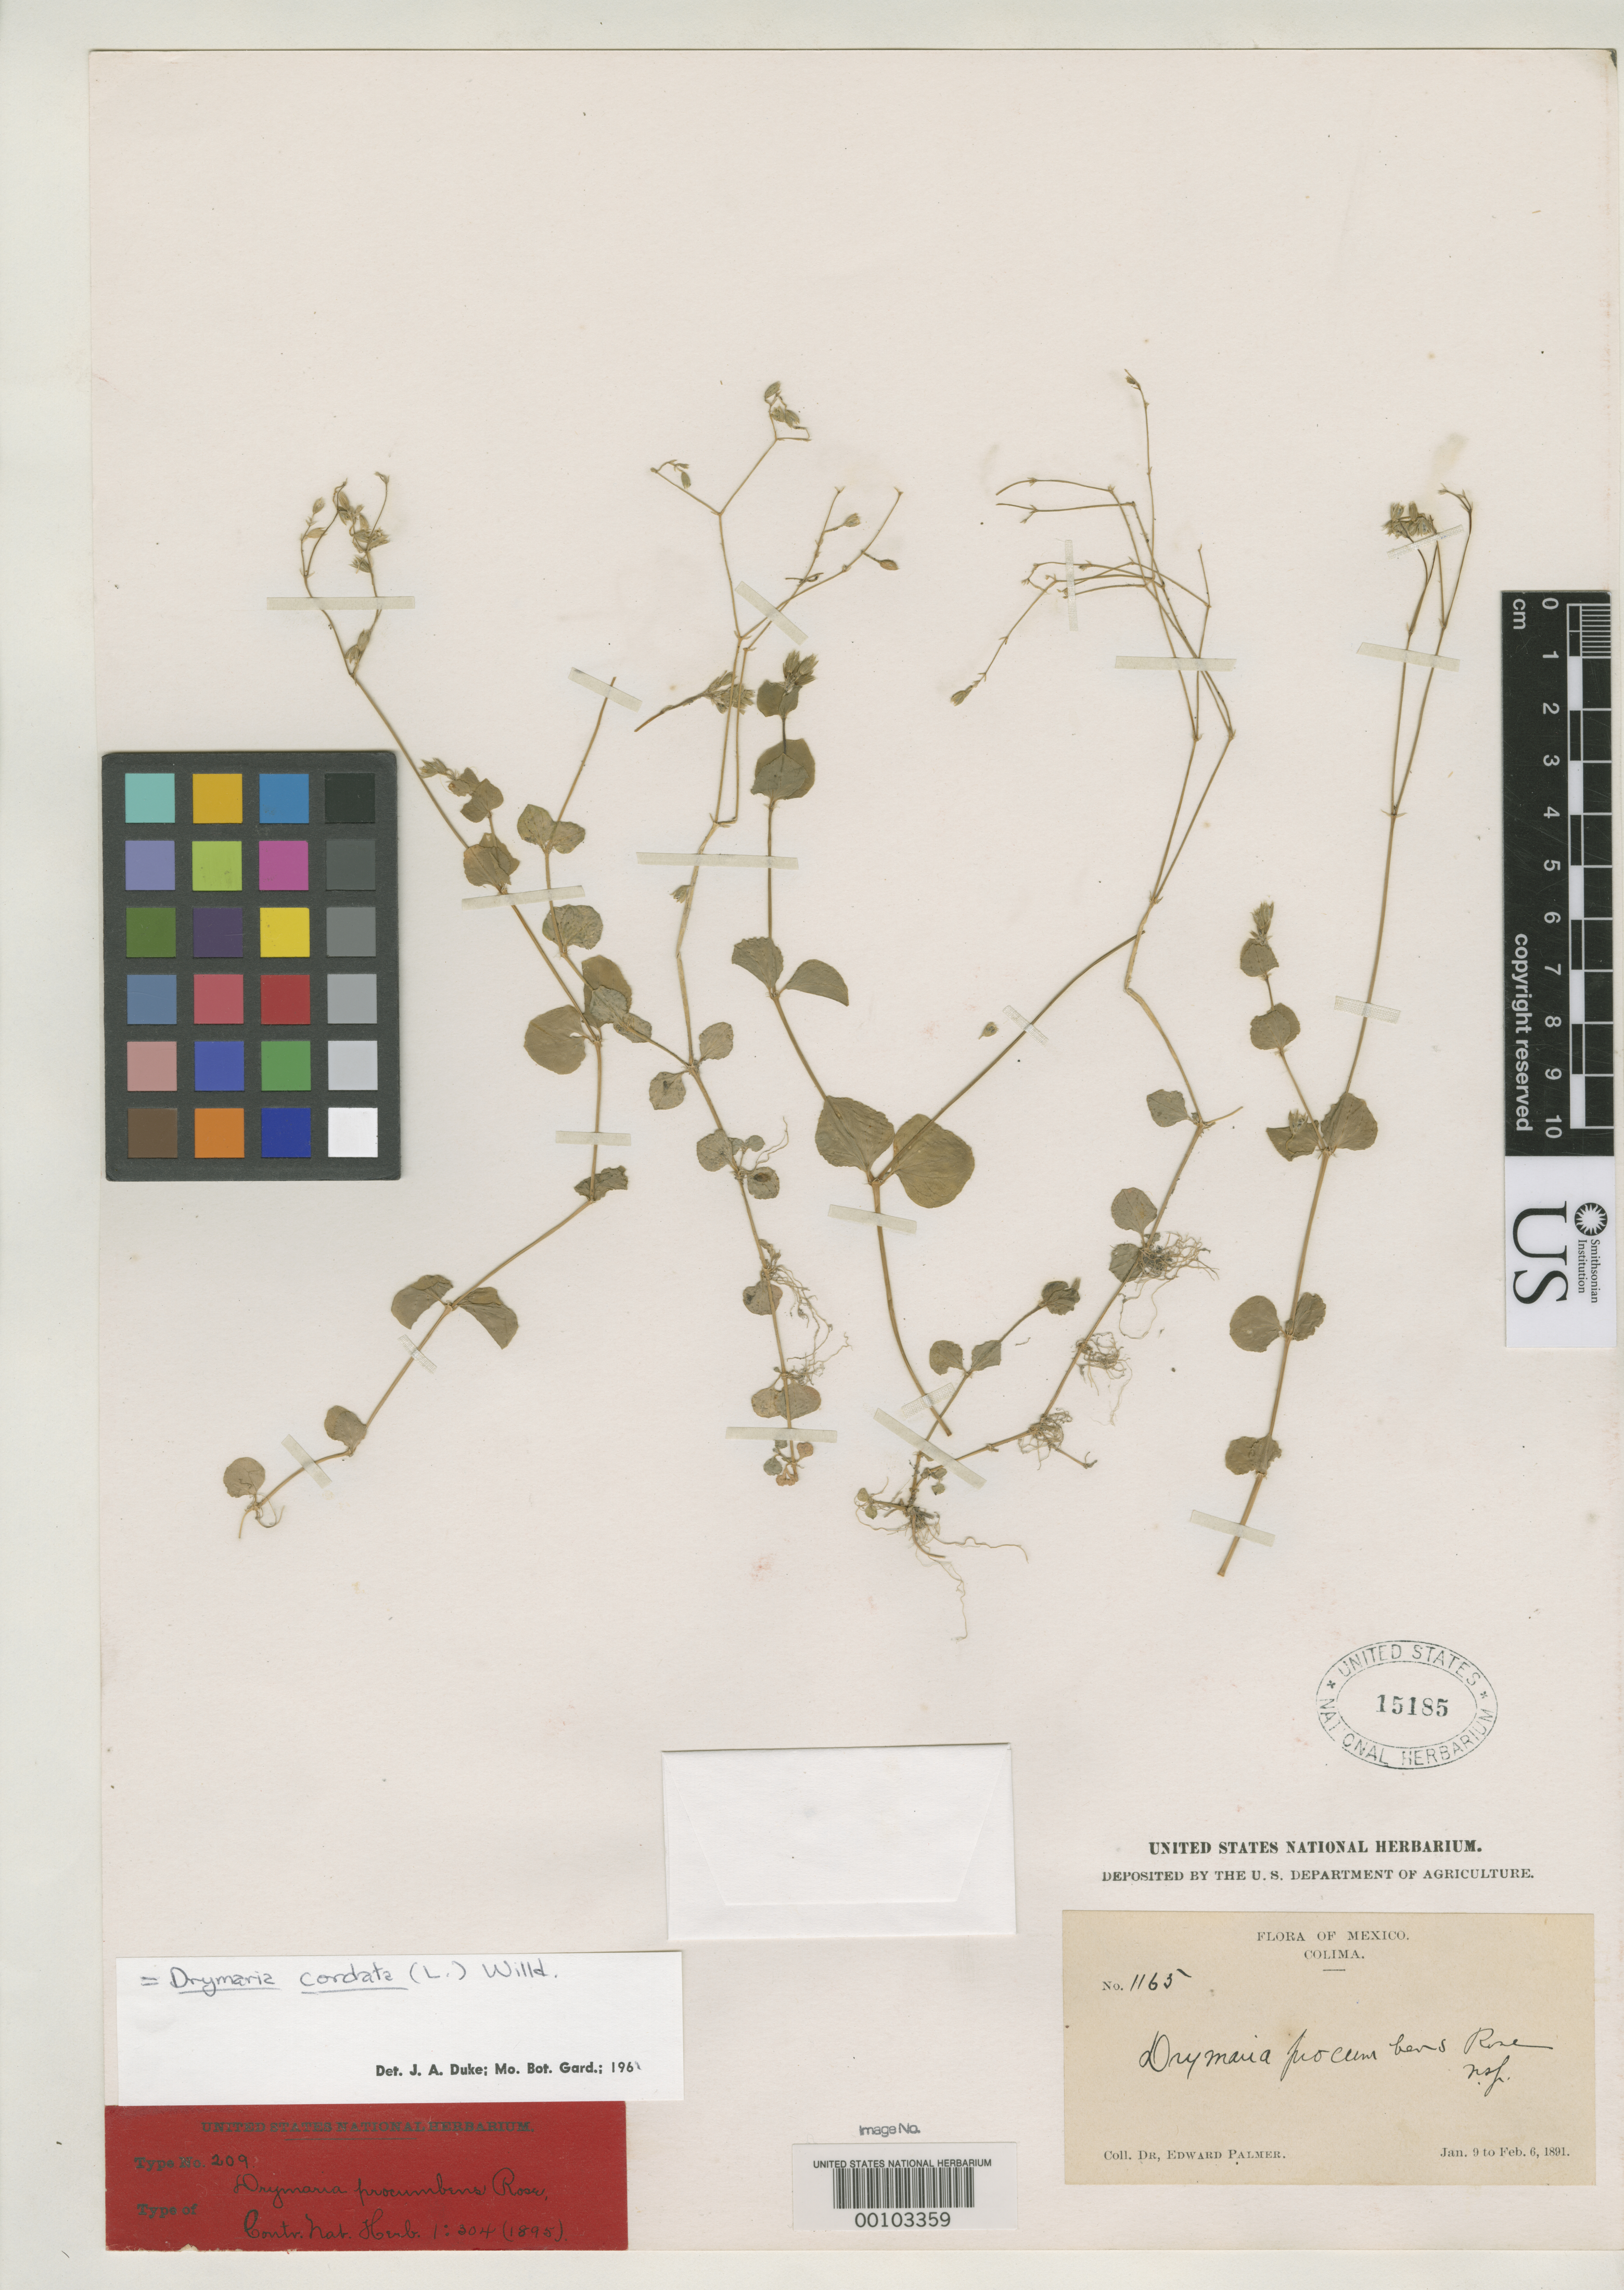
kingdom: Plantae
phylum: Tracheophyta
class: Magnoliopsida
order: Caryophyllales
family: Caryophyllaceae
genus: Drymaria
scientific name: Drymaria procumbens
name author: Rose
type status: Holotype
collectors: E. Palmer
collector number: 1165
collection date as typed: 09 Jan 1891 to 06 Feb 1891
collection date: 1891-01-09/1891-02-06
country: Mexico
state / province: Colima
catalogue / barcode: US 15185